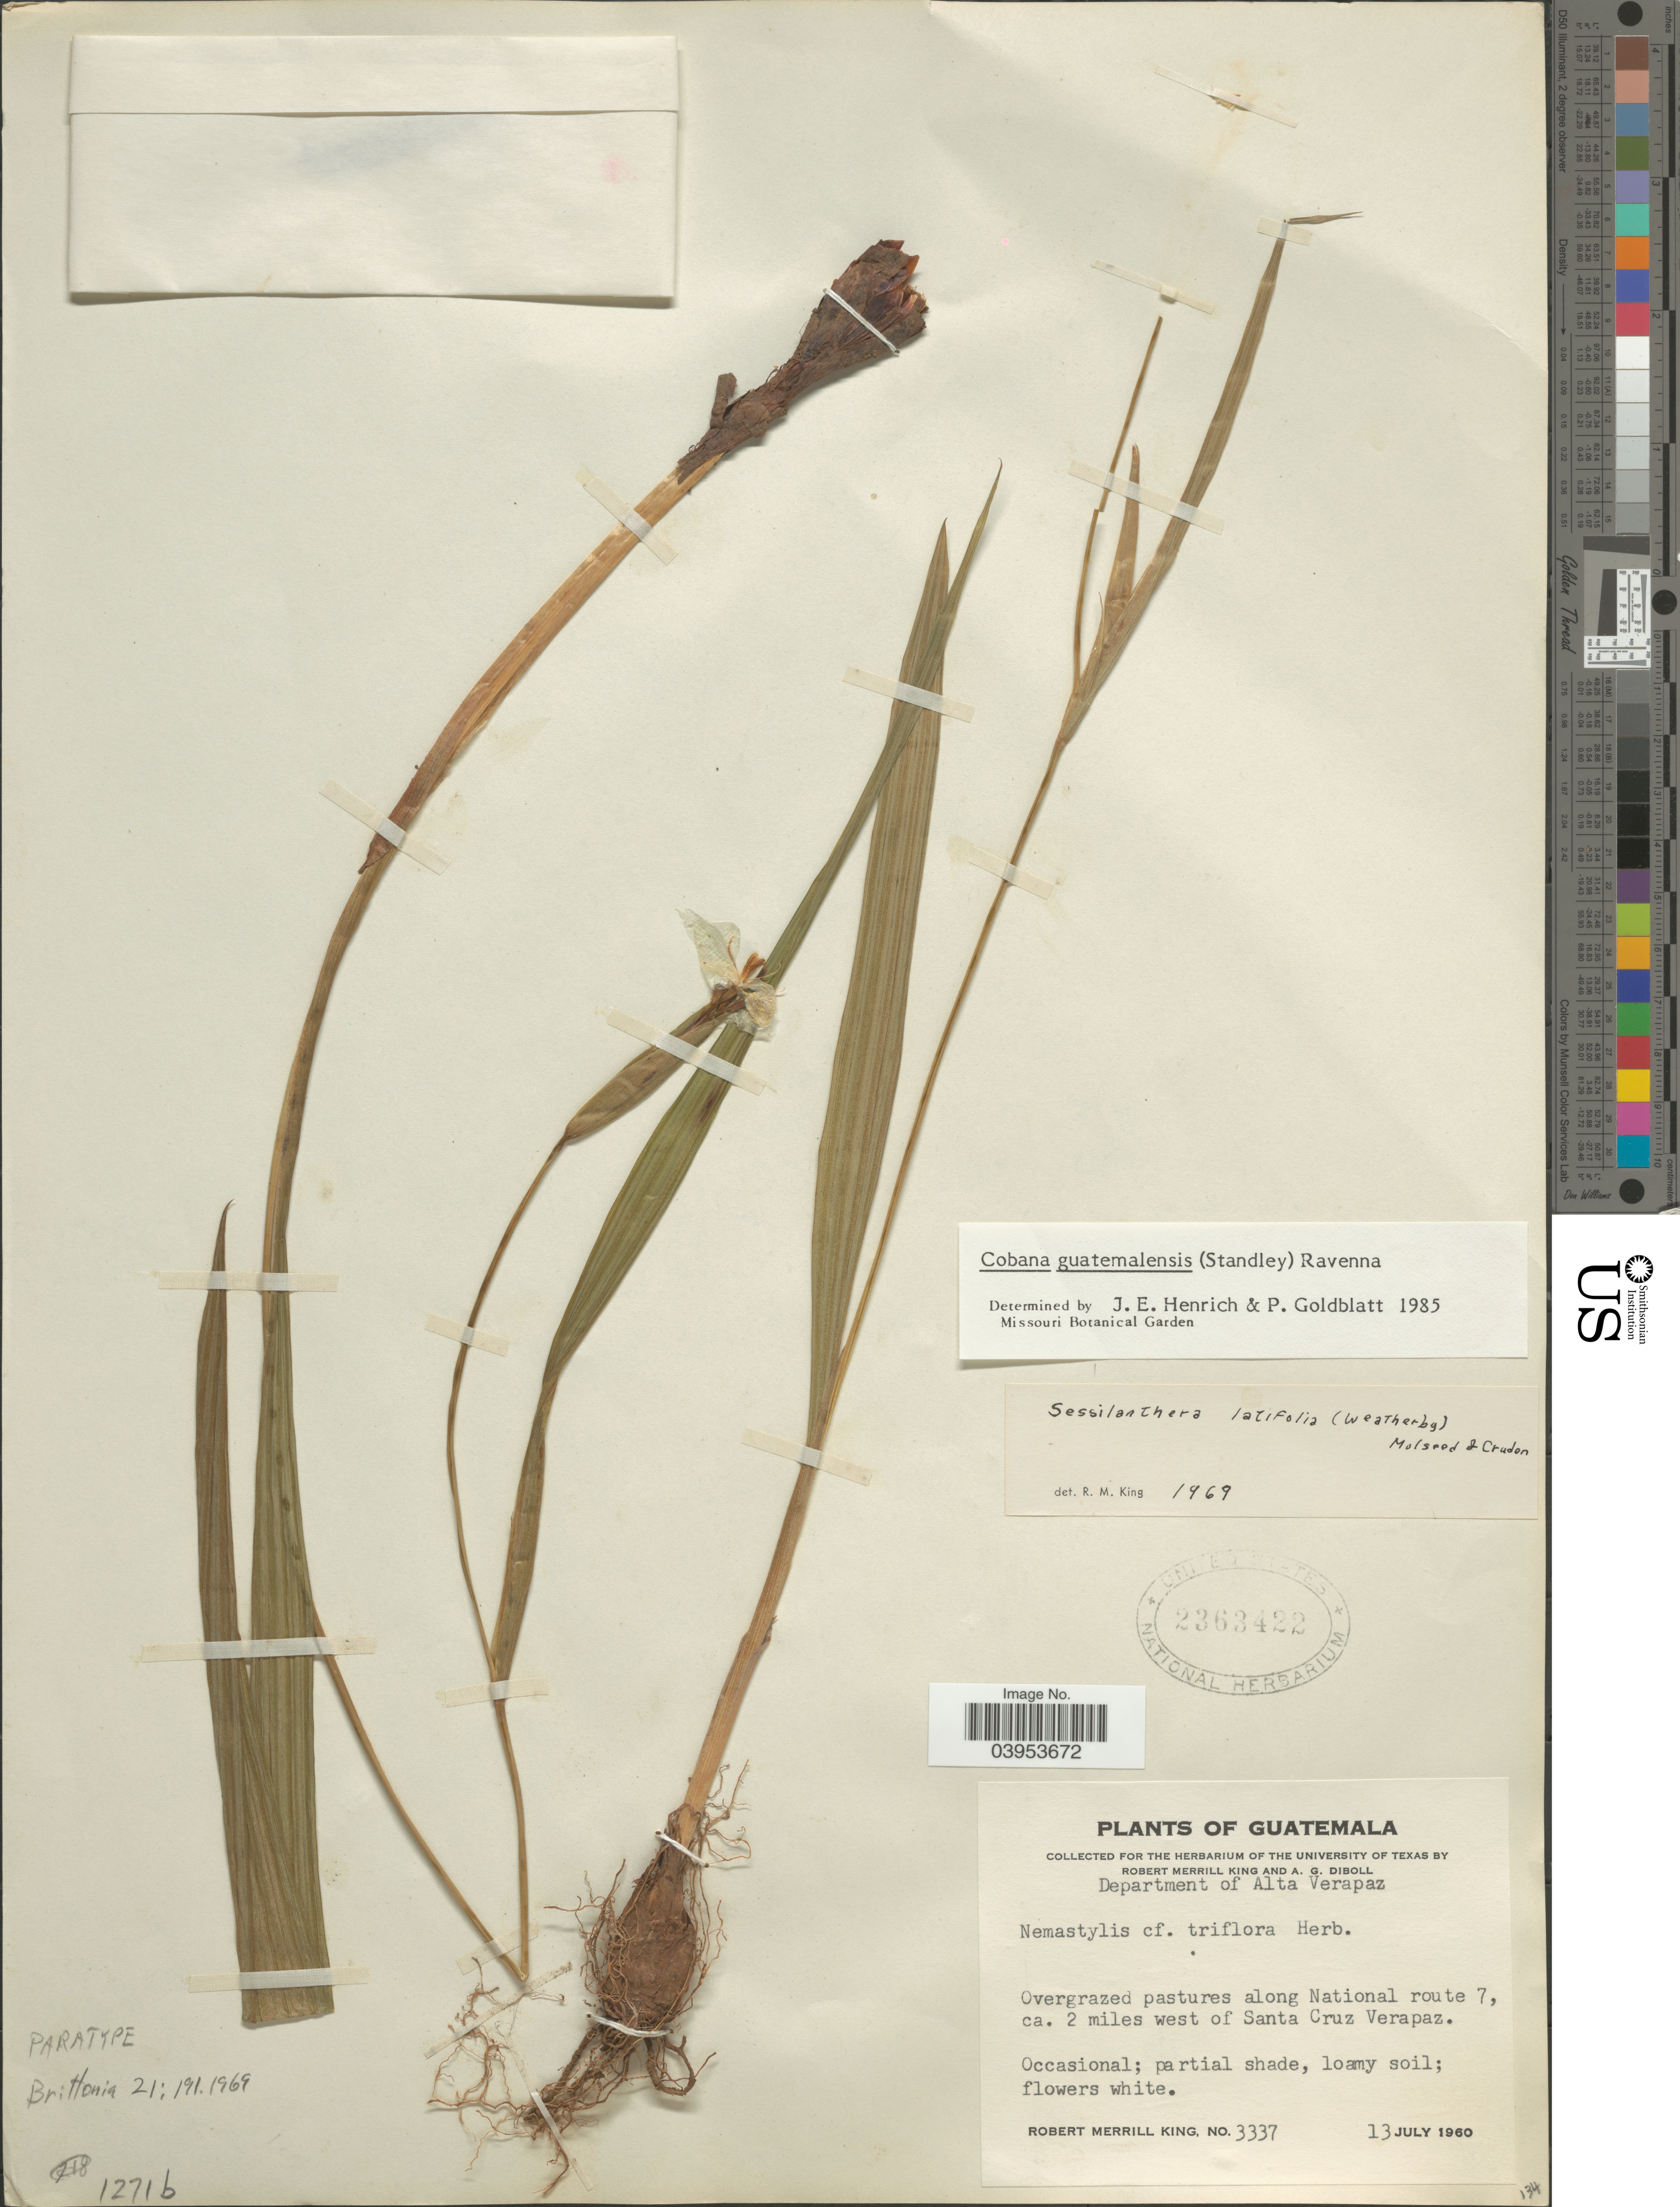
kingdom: Plantae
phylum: Tracheophyta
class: Liliopsida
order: Asparagales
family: Iridaceae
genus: Cobana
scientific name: Cobana guatemalensis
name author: (Standl.) Ravenna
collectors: R. M. King & A. Diboll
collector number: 3337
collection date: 1960-07-13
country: Guatemala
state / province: Alta Verapaz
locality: Department of Alta Verapaz. Overgrazed pastures along National route 7, ca. 2 miles west of Santa Cruz Verapaz.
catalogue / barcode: US 2363422